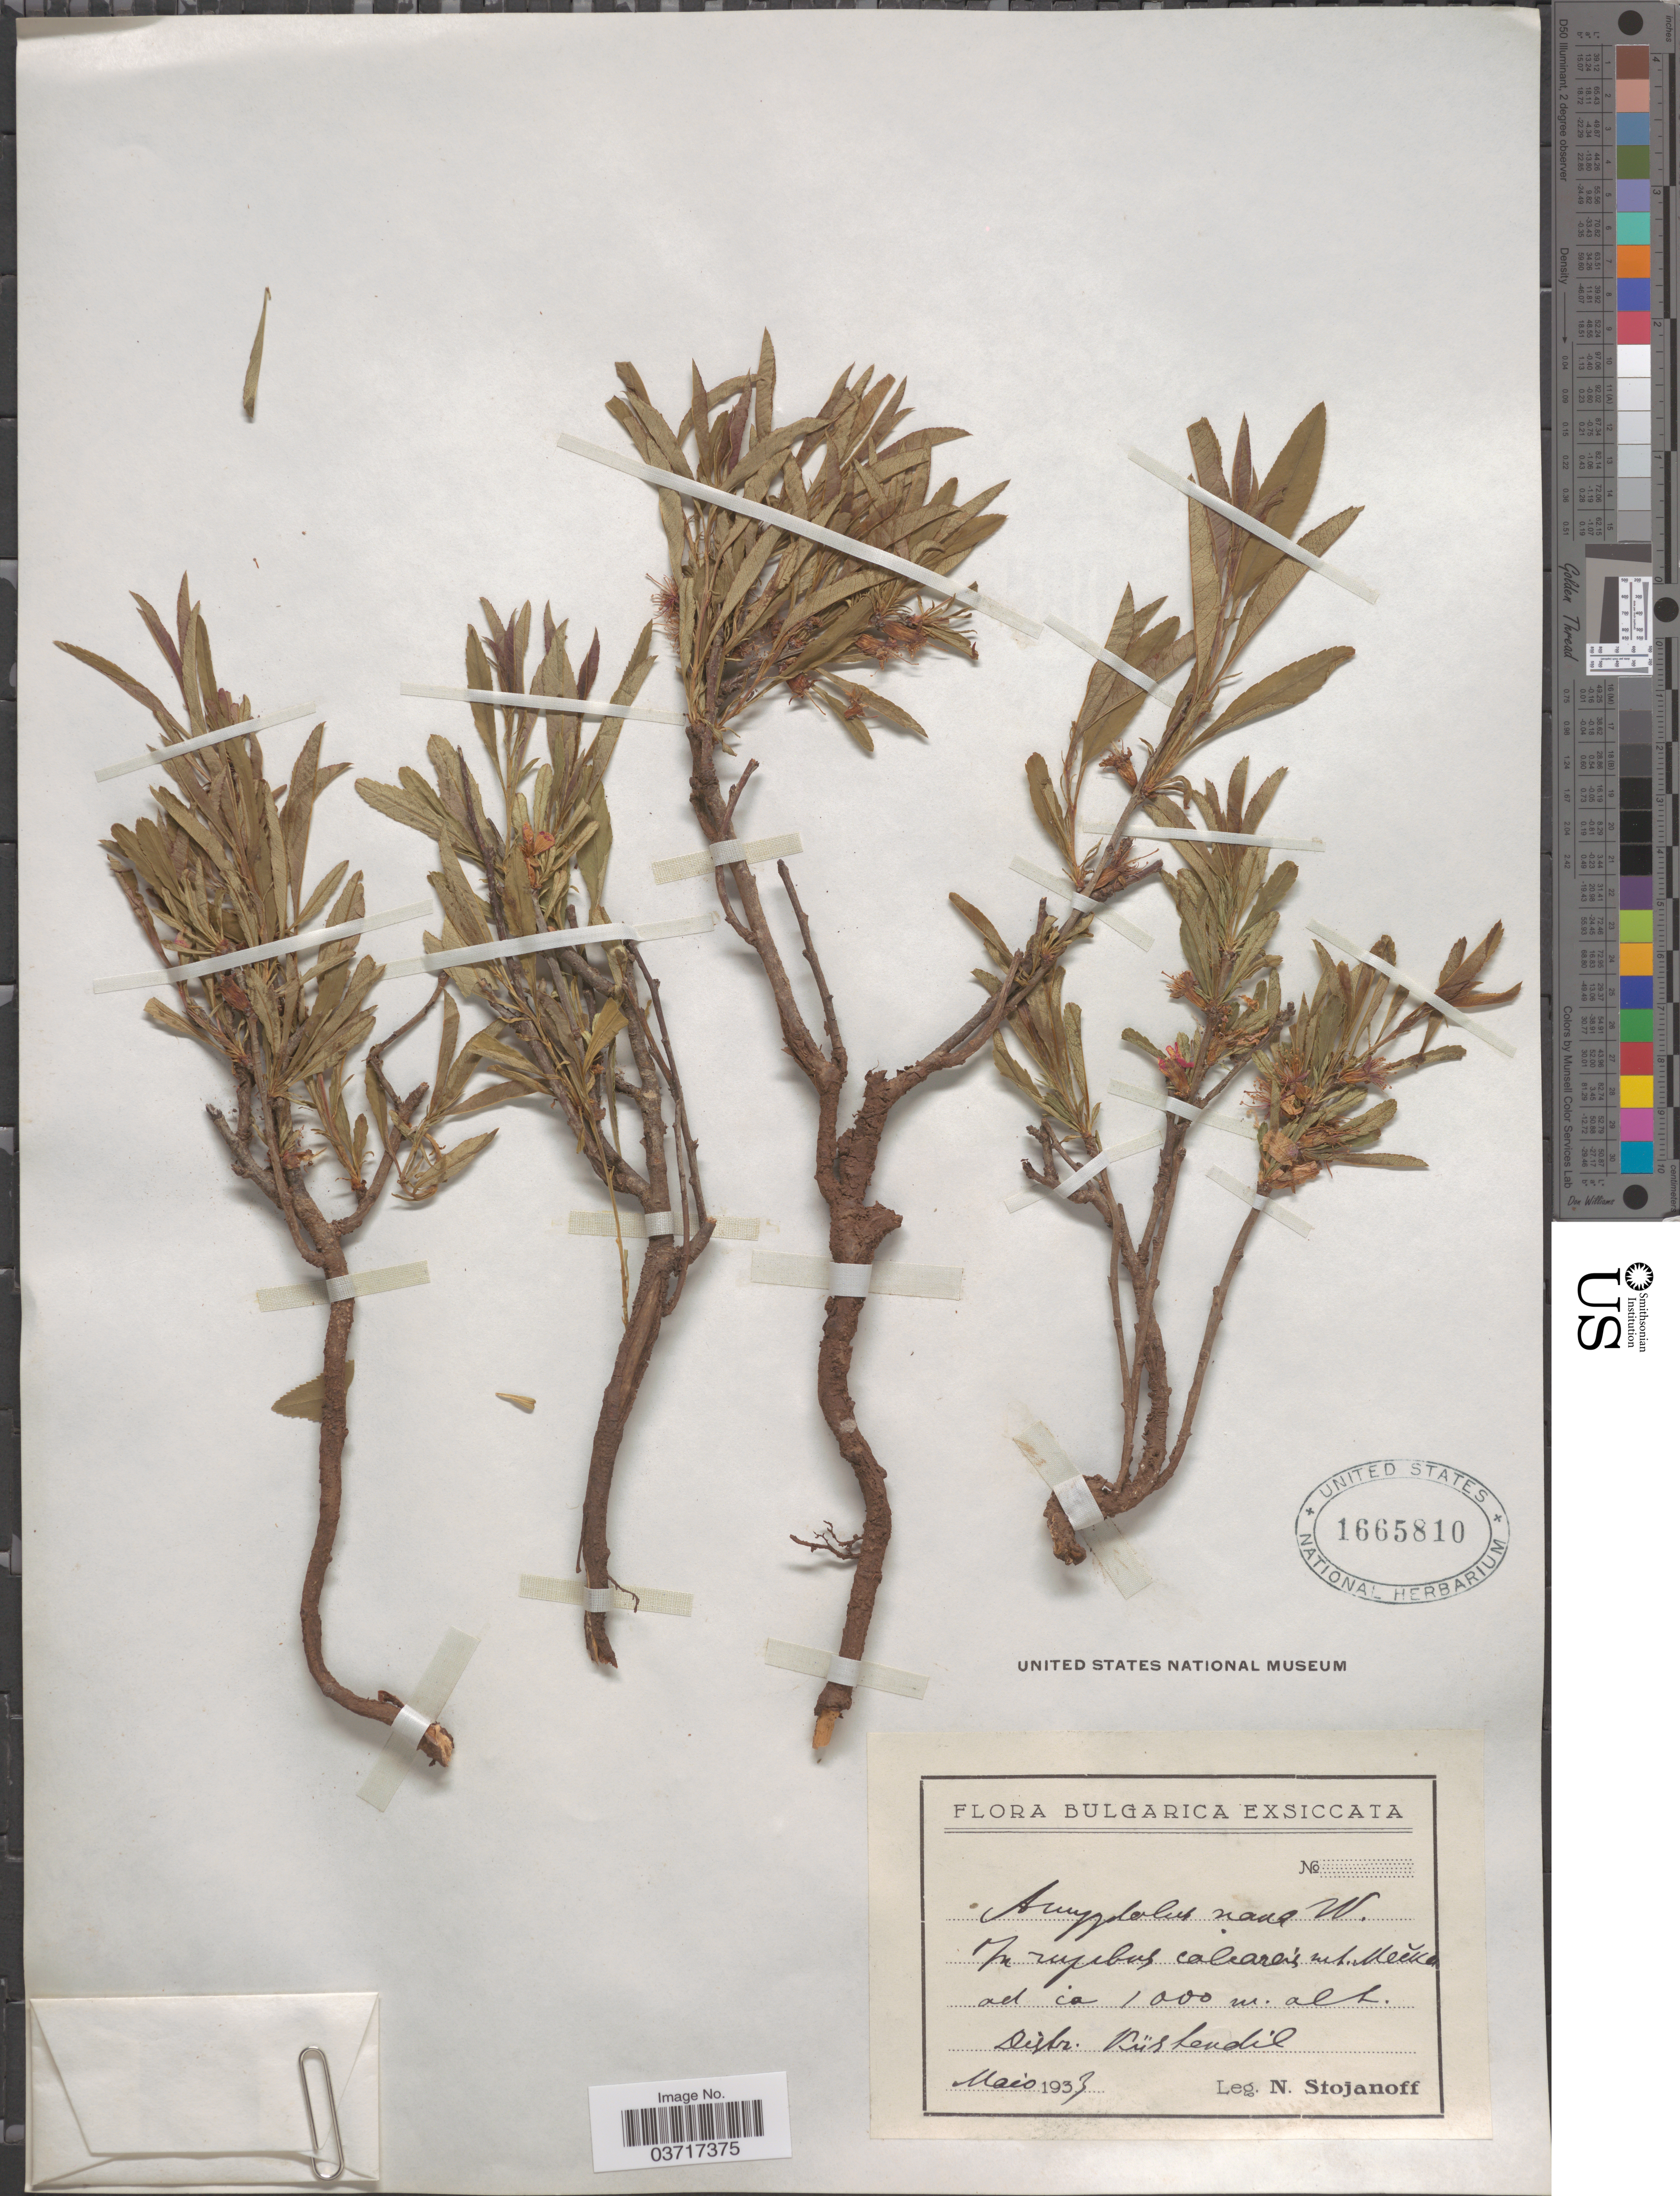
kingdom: Plantae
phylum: Tracheophyta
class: Magnoliopsida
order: Rosales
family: Rosaceae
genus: Prunus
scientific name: Prunus nana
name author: (L.) Stokes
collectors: N. Stojanoff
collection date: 1933-05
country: Bulgaria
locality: In rupibus calcare's met Mecka [interpreted].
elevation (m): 1000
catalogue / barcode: US 1665810